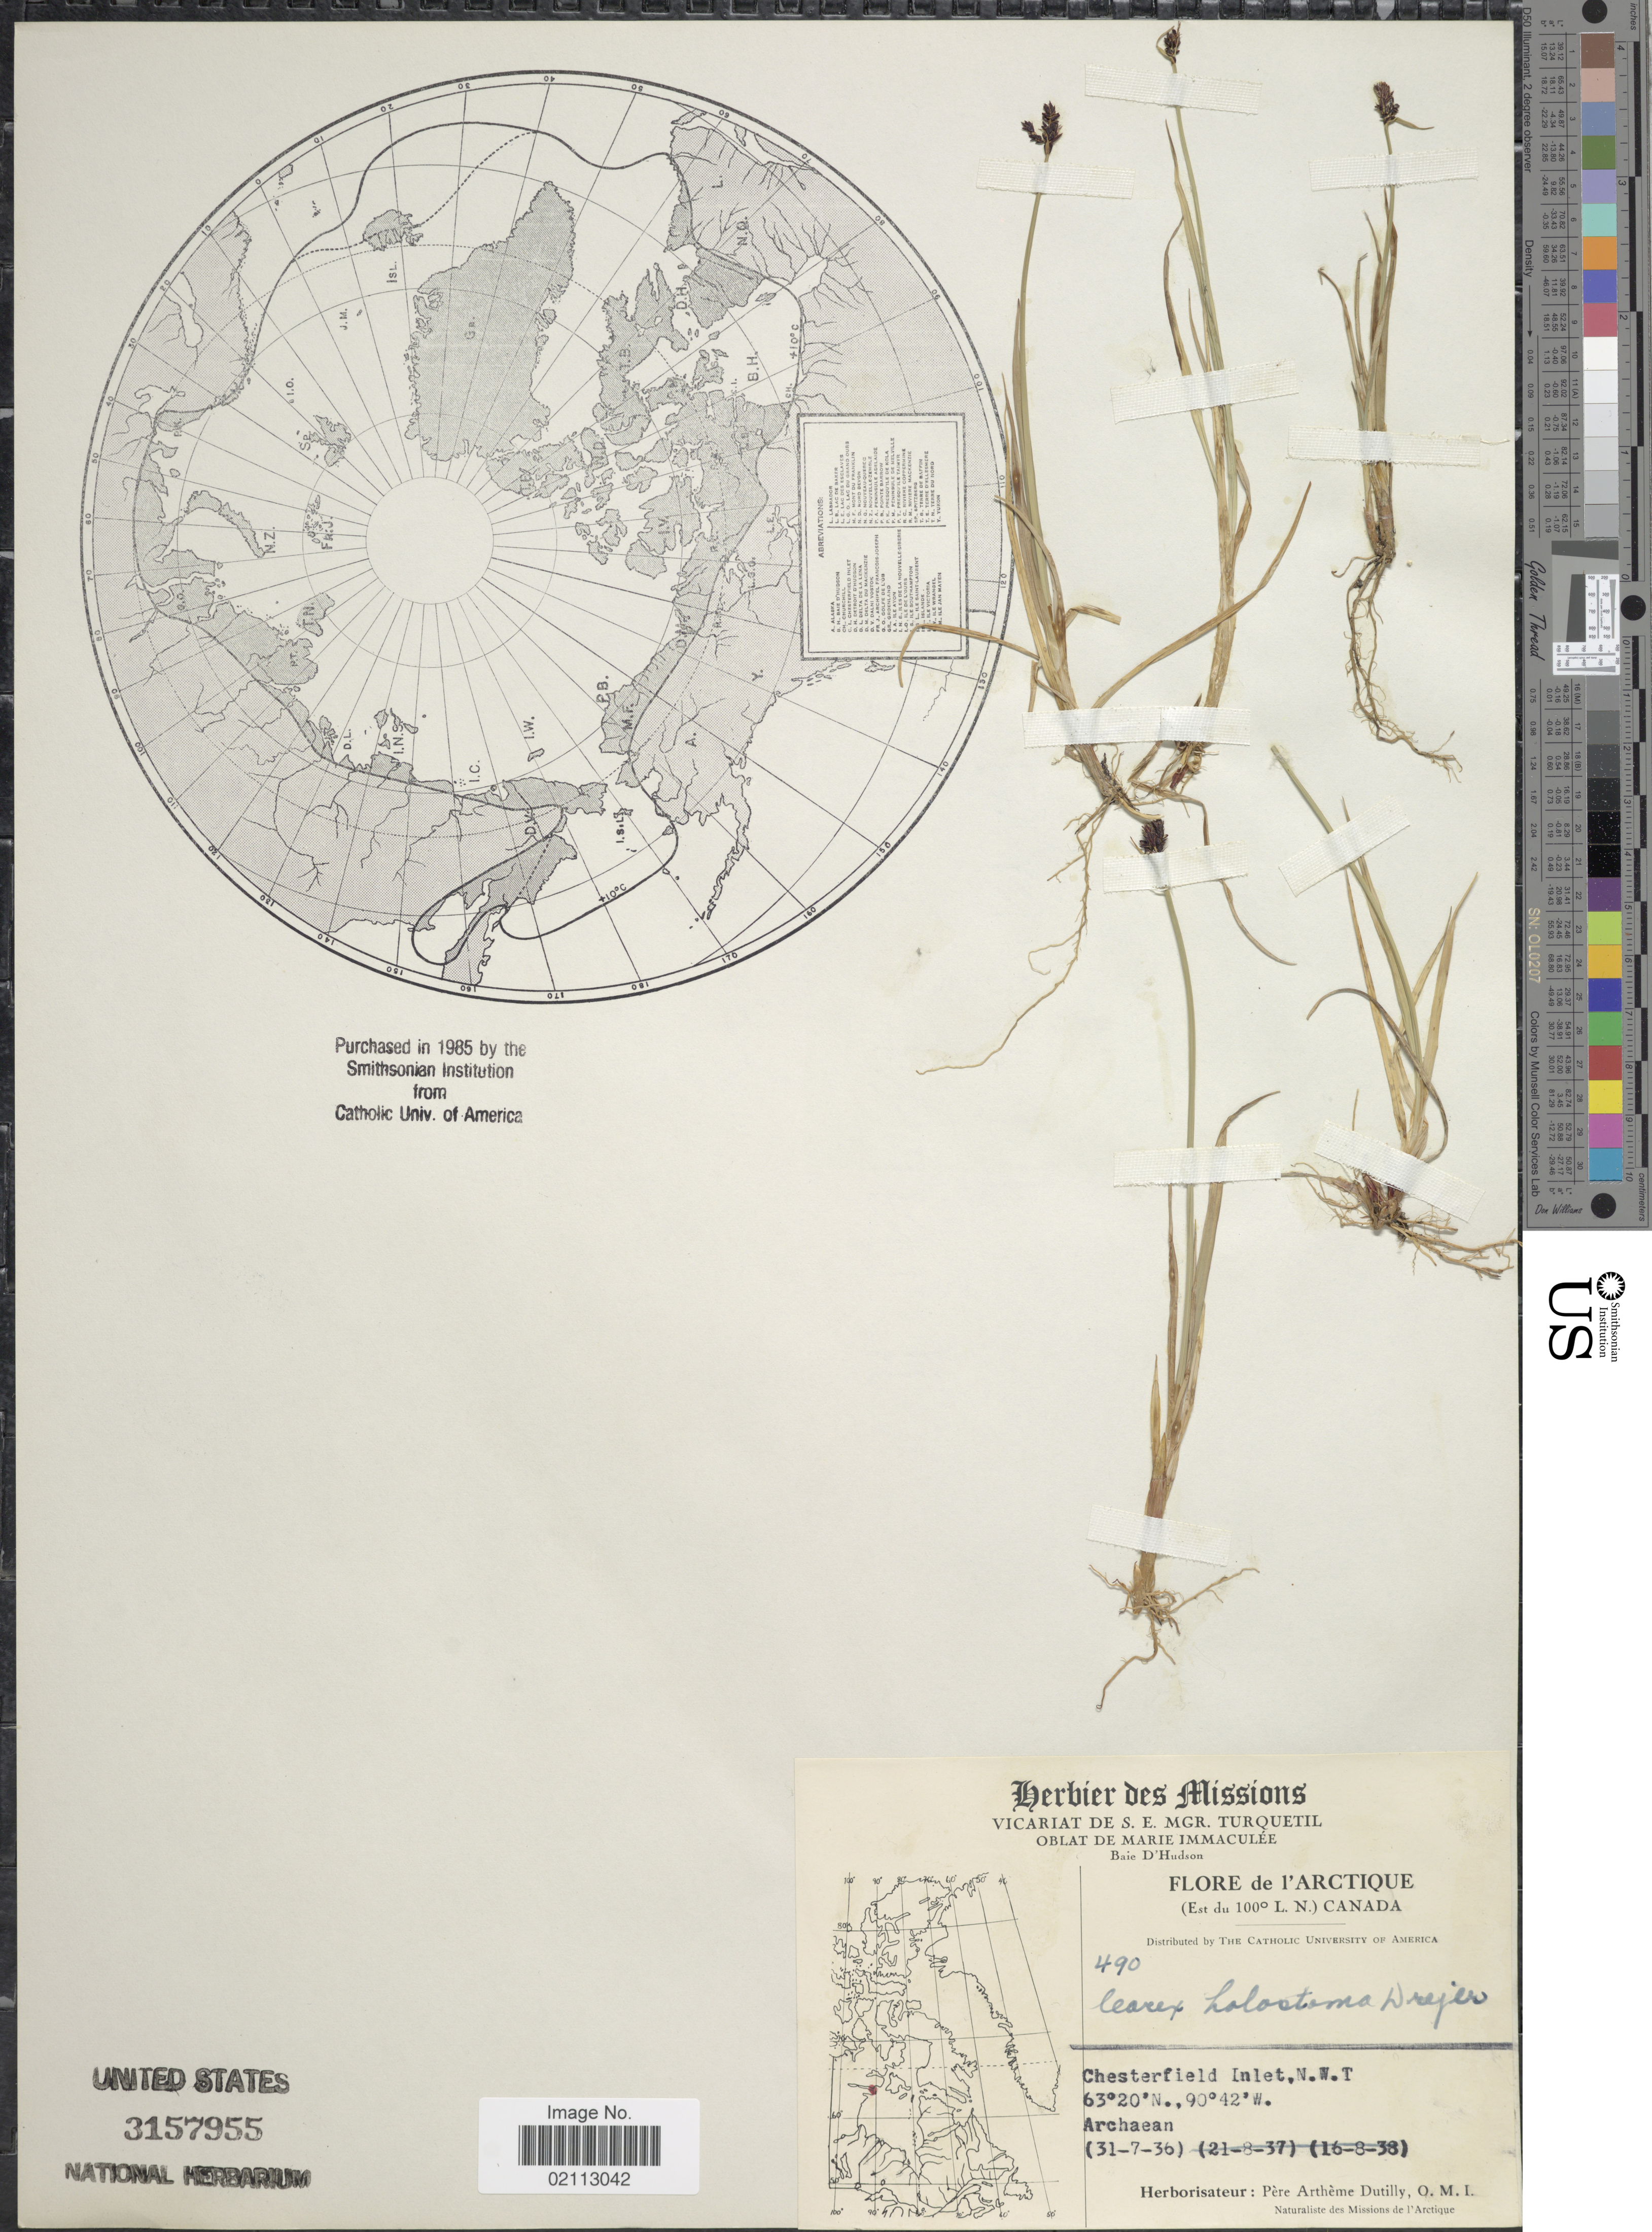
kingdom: Plantae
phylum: Tracheophyta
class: Liliopsida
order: Poales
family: Cyperaceae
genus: Carex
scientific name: Carex holostoma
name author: Drejer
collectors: P. Dutilly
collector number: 490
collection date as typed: Transcribed d/m/y: 31/7/36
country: Canada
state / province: Northwest Territories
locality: L'Arctique. (Est du 100º L.N.). Chesterfield Inlet, N.W.T.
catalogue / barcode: US 3157955